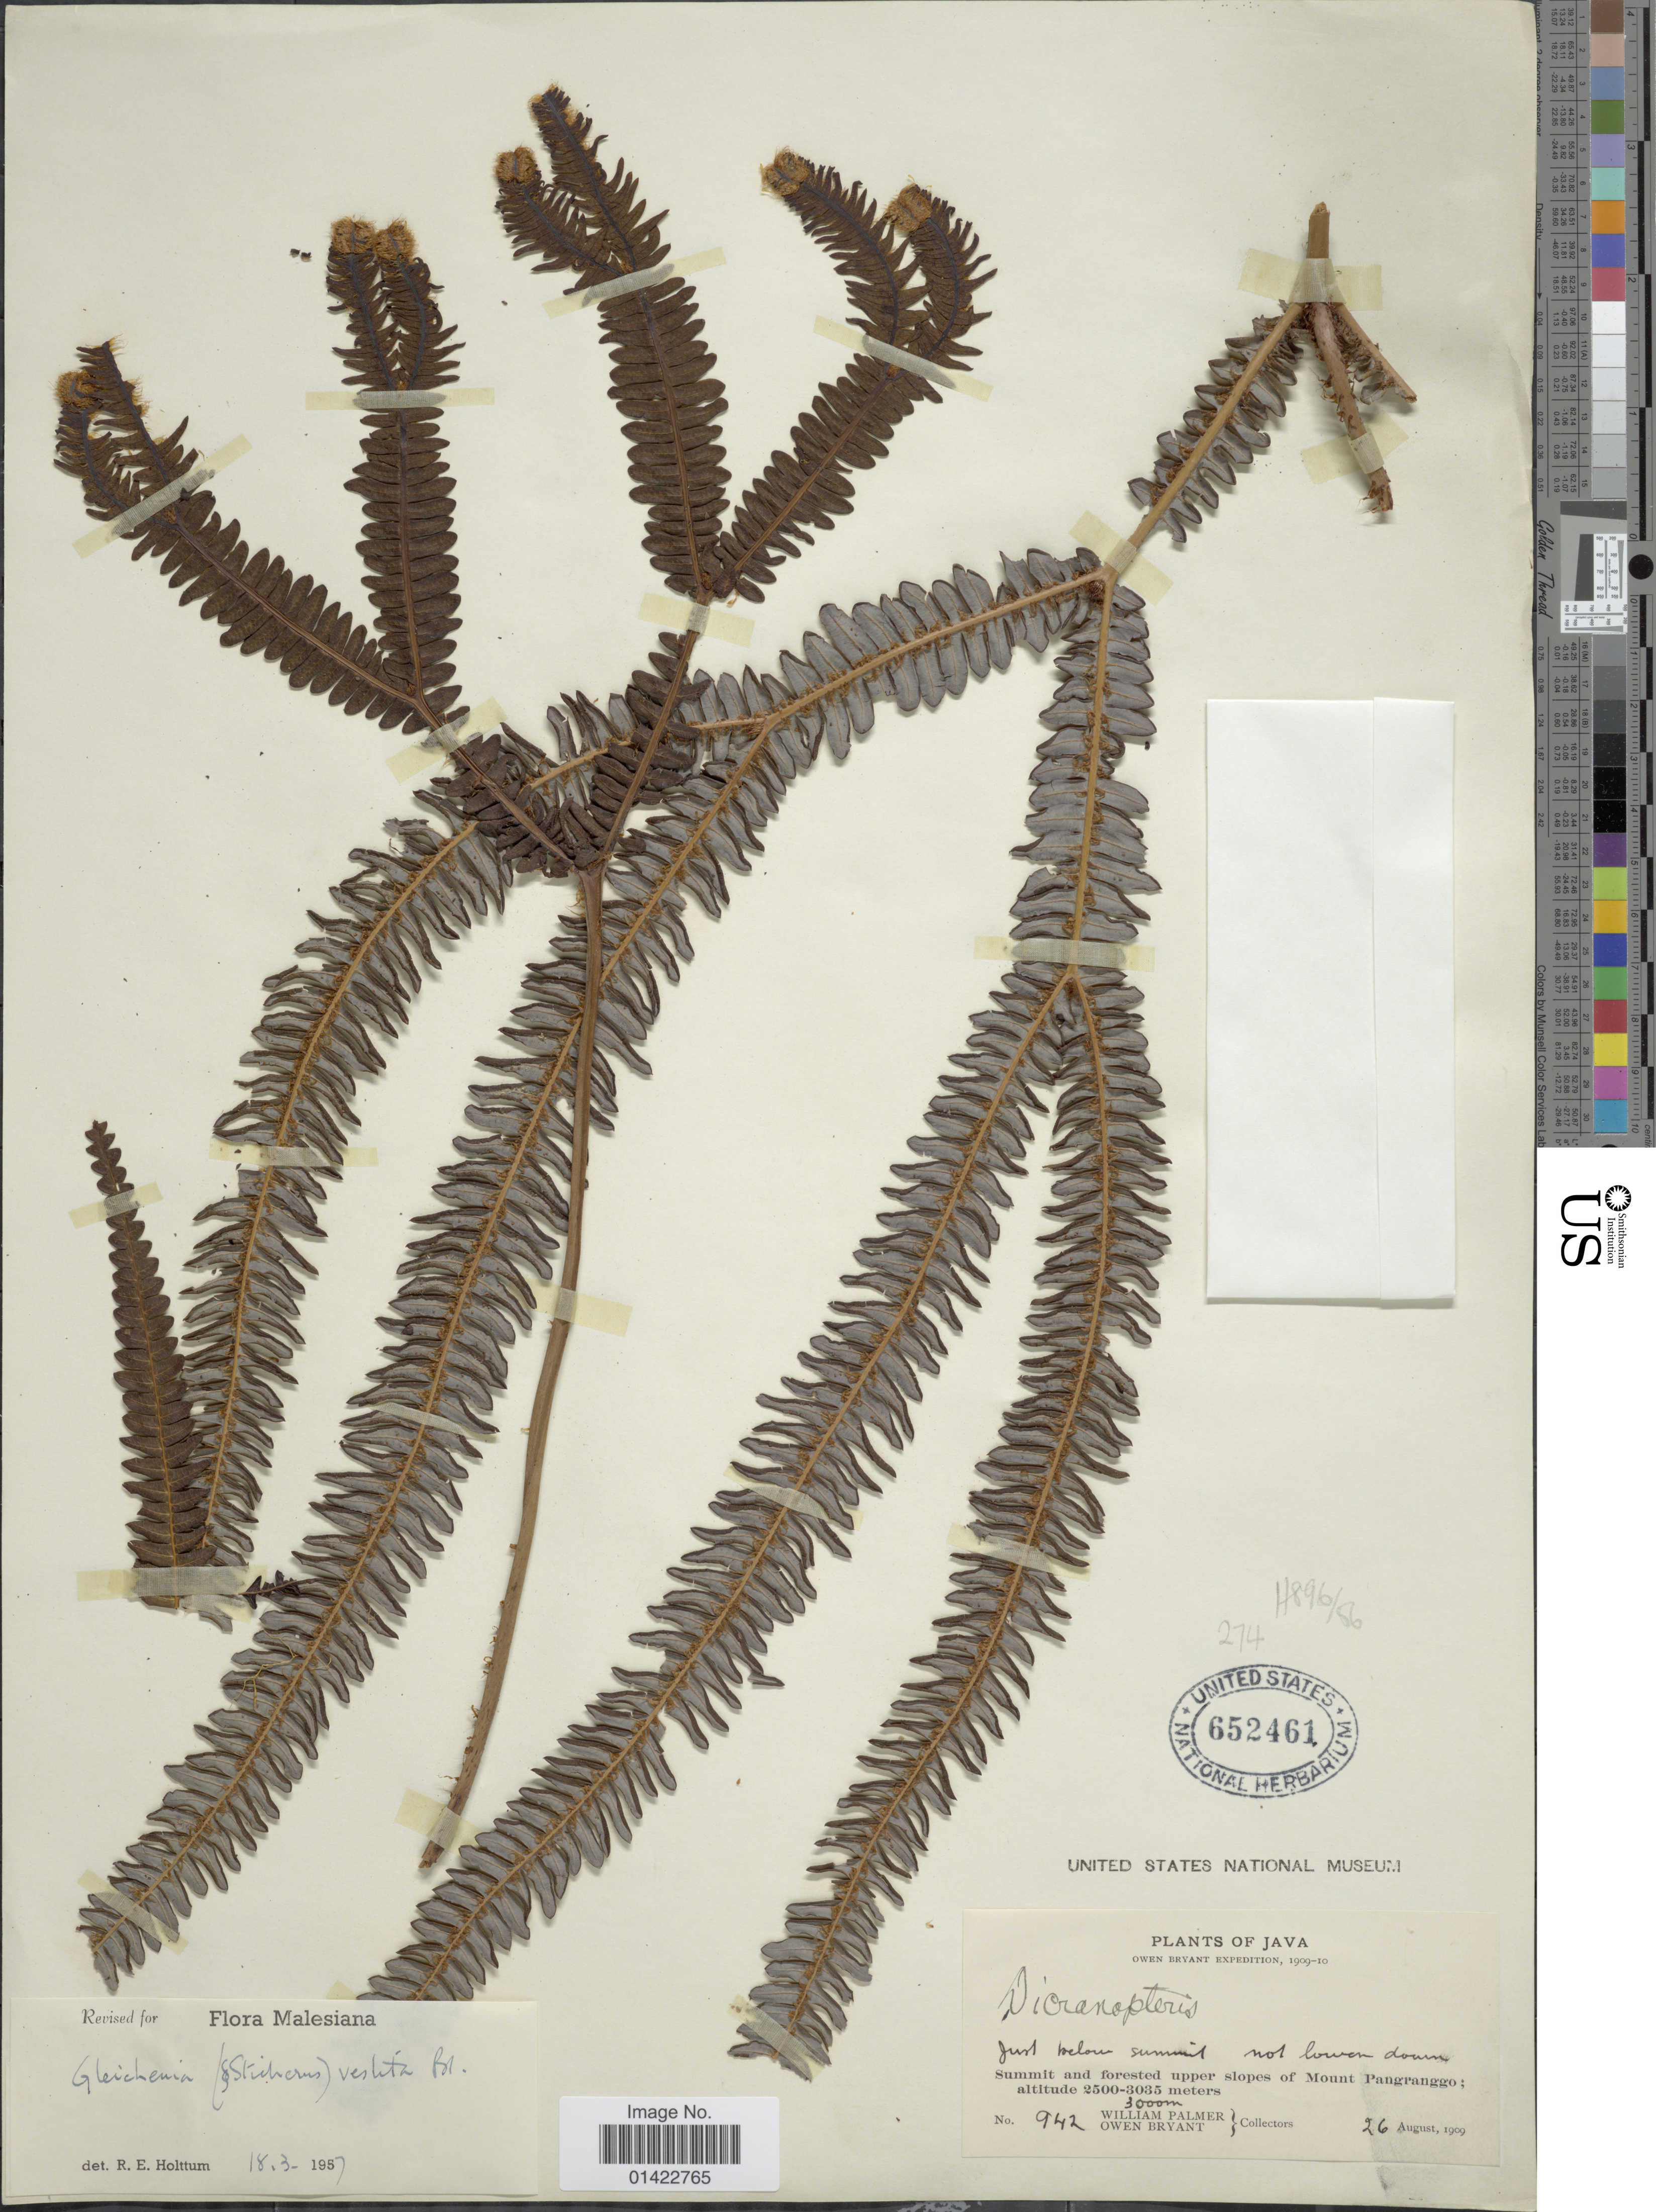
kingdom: Plantae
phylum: Tracheophyta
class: Polypodiopsida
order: Gleicheniales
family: Gleicheniaceae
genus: Sticherus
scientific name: Sticherus vestitus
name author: (Blume) Ching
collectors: W. Palmer & O. Bryant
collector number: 942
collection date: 1909-08-26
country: Indonesia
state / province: Java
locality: Summit and forested slopes of Mount Pangranggo.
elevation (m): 3000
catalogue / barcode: US 652461